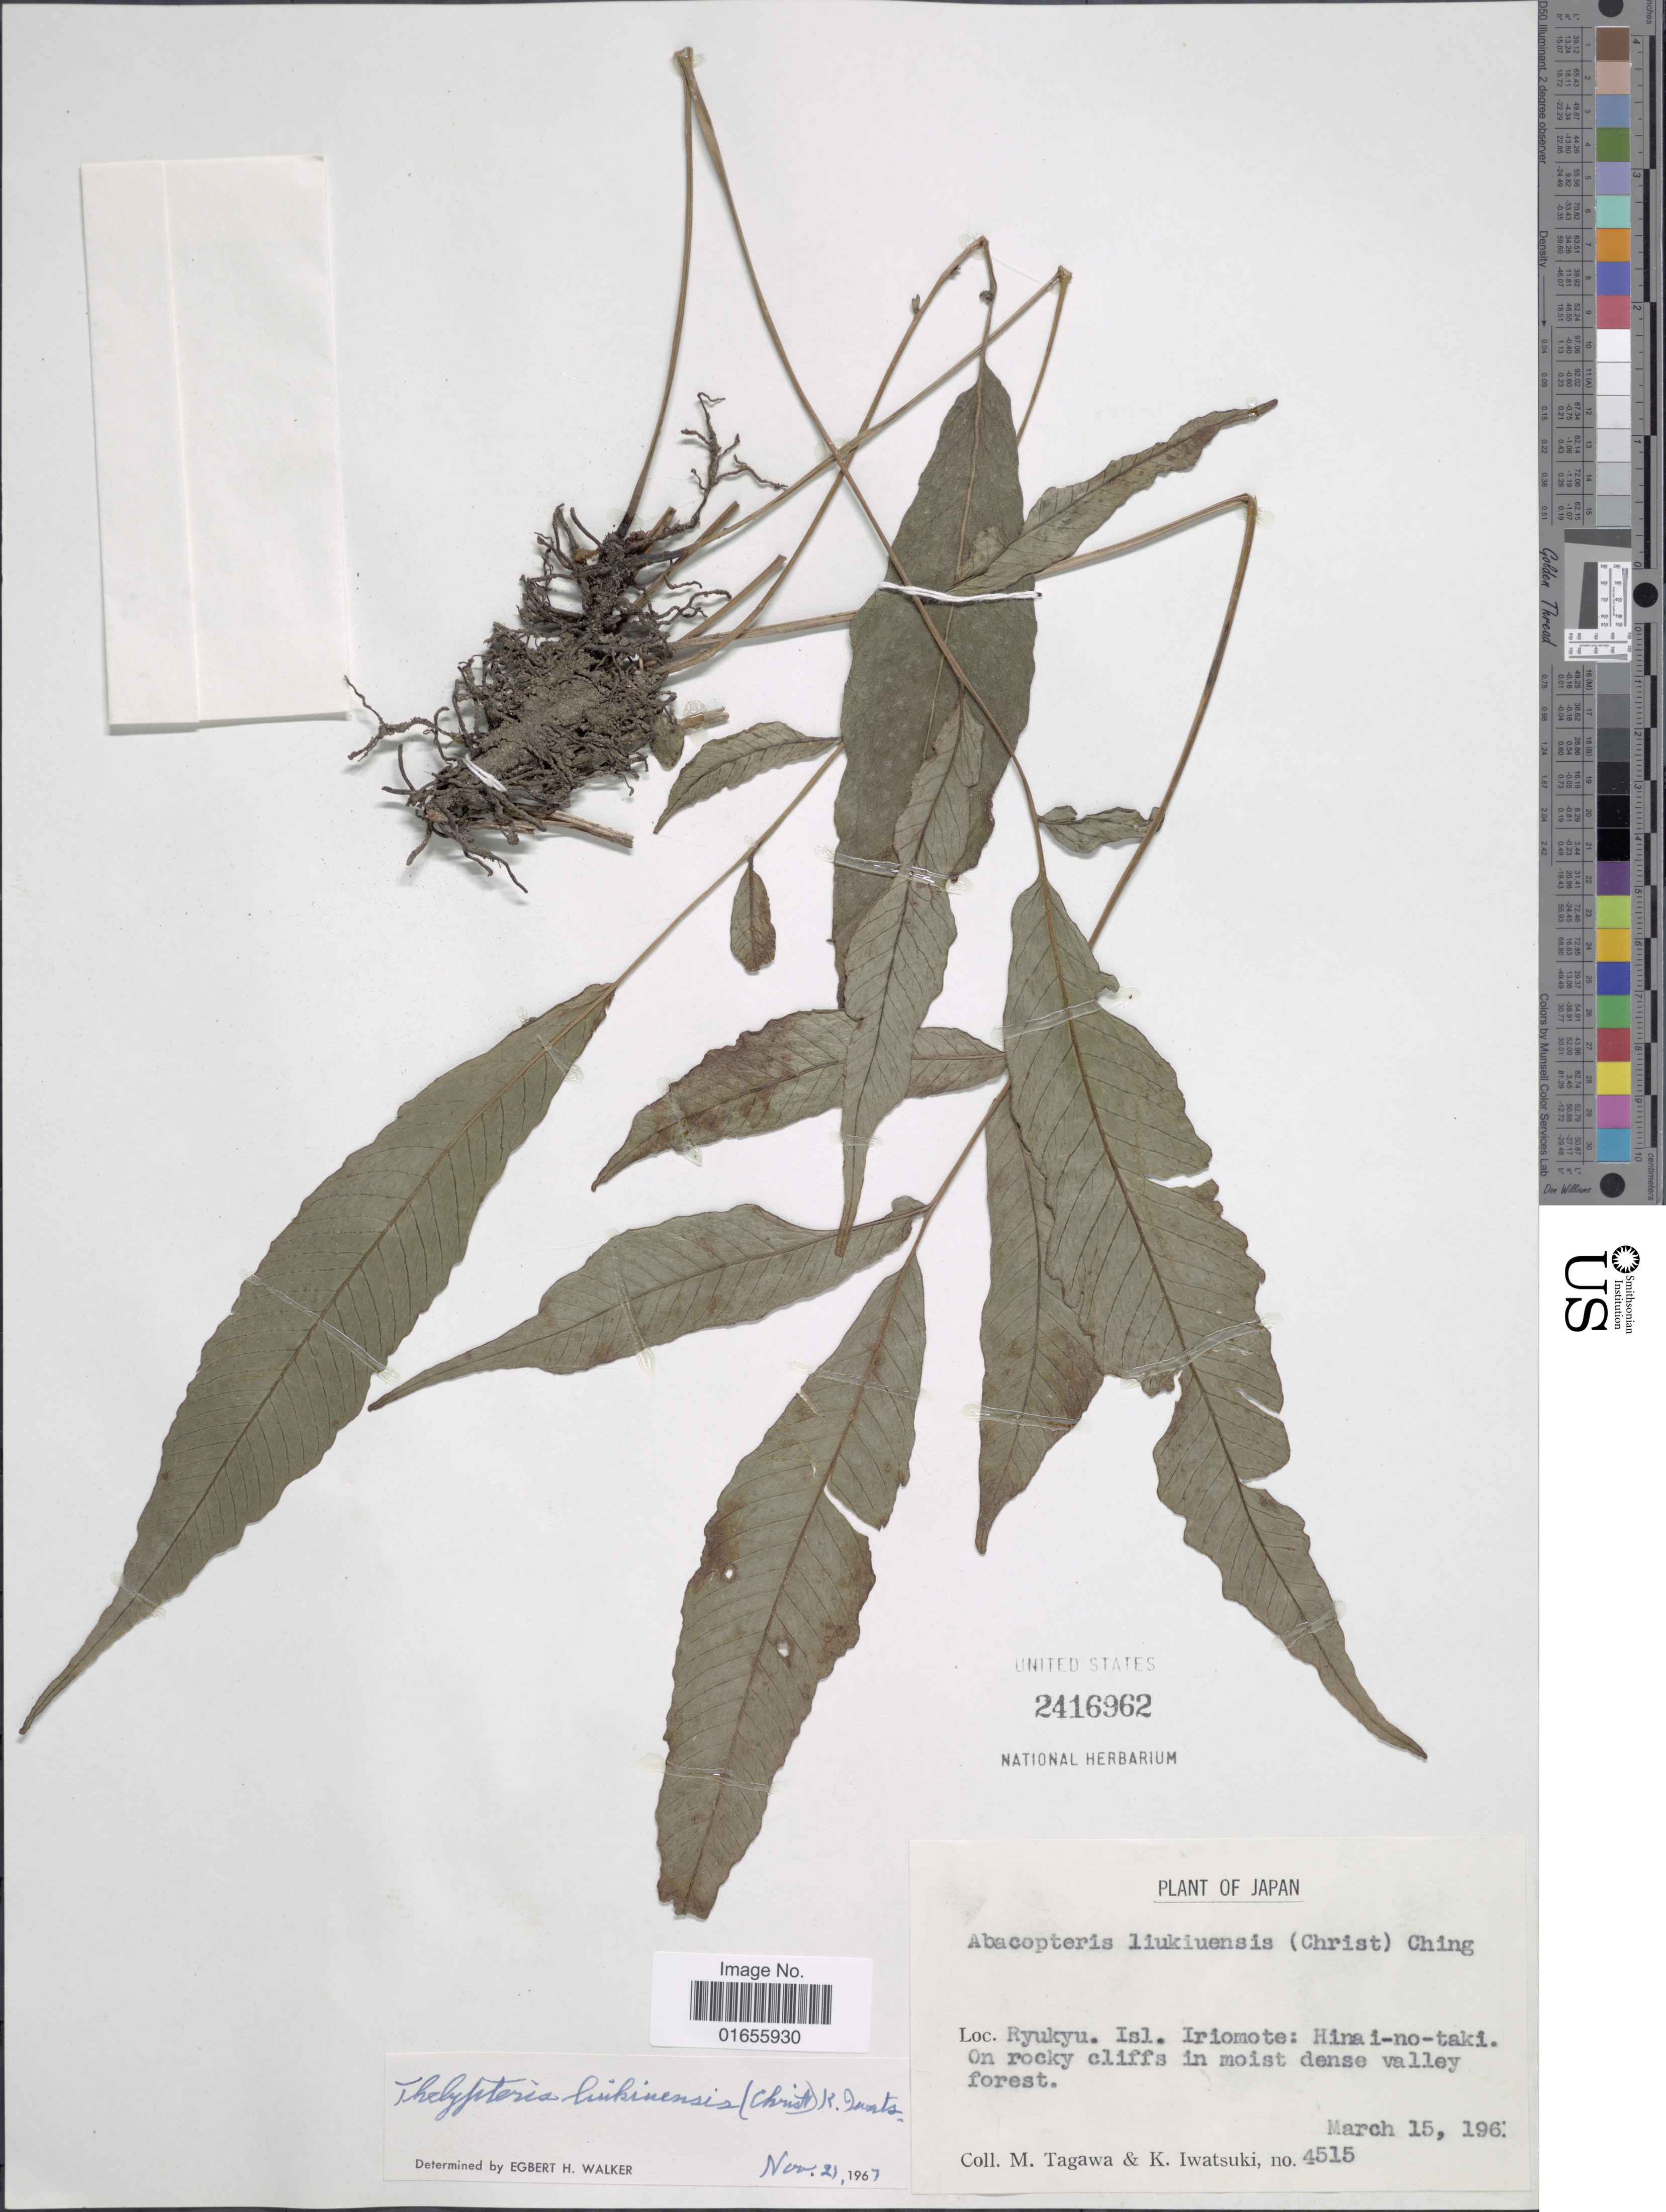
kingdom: Plantae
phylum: Tracheophyta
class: Polypodiopsida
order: Polypodiales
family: Thelypteridaceae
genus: Pronephrium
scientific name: Pronephrium liukiuense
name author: (C. Chr.) K. Iwats.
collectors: M. Tagawa & K. Iwatsuki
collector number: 4515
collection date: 1963-03-15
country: Japan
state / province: Okinawa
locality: Ryukyu. Isl. Iriomote: Hina i - no - taki. On rocky cliffs in moist dense valley forest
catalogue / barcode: US 2416962